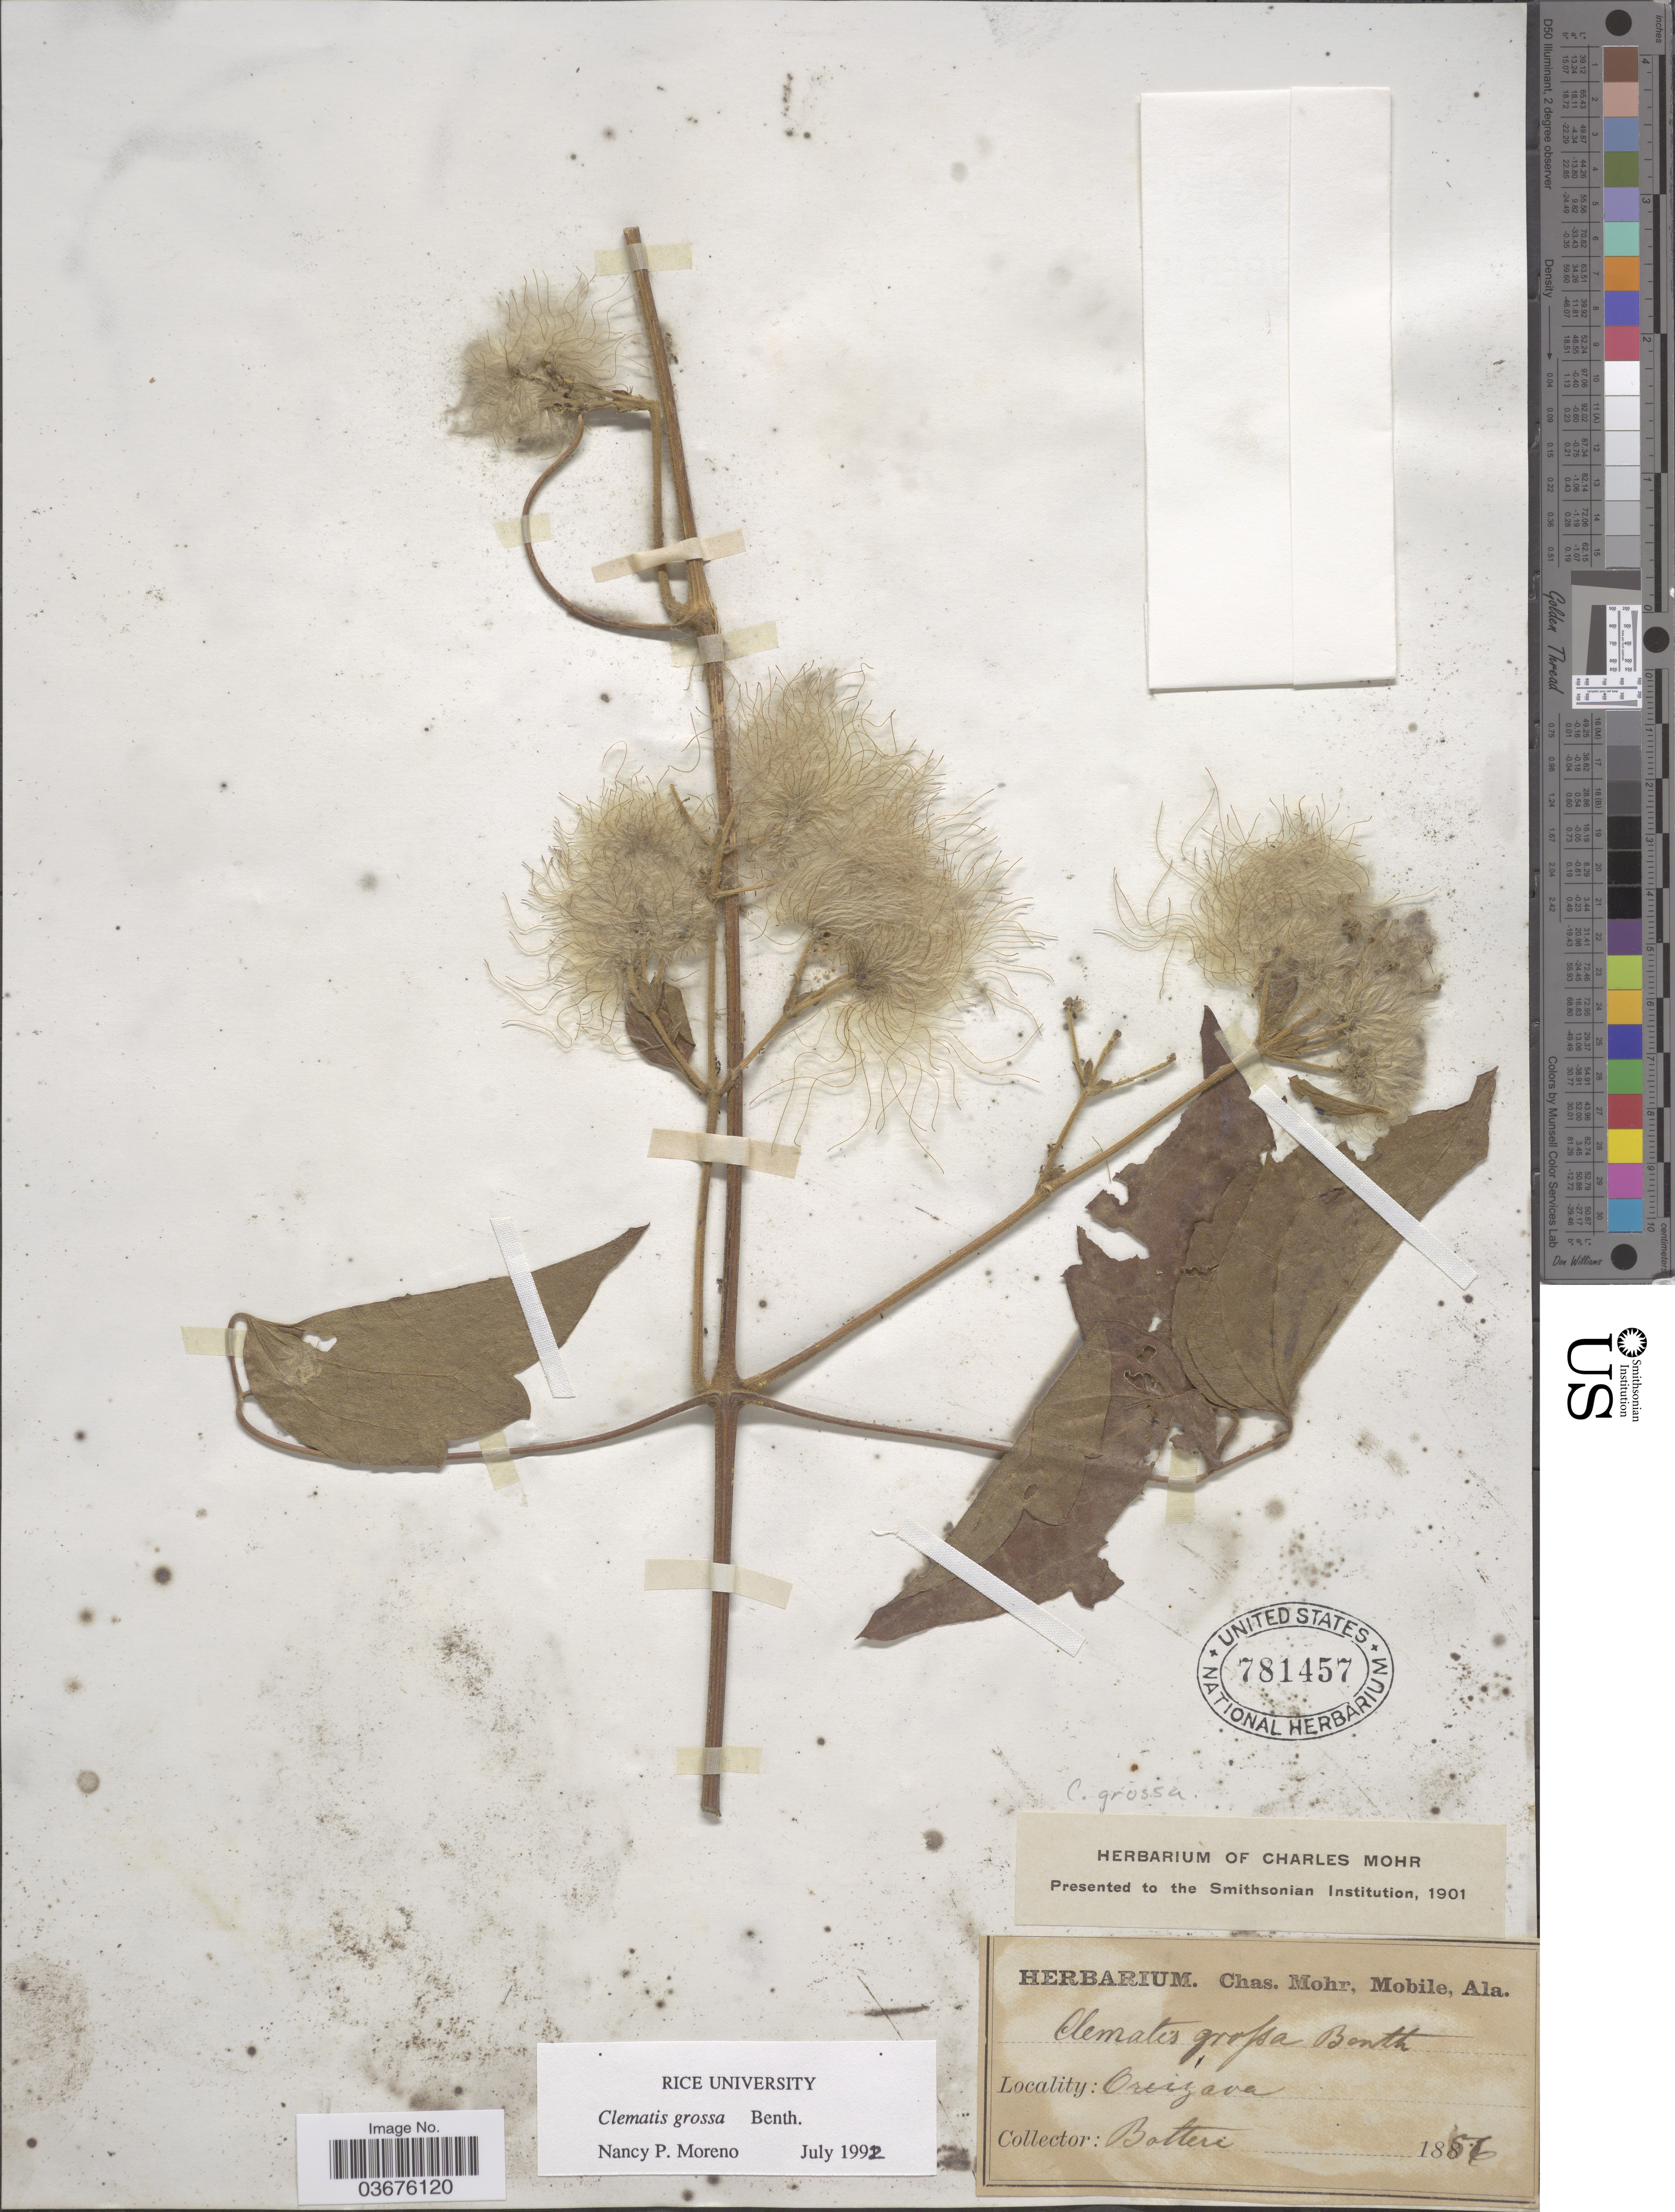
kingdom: Plantae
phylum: Tracheophyta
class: Magnoliopsida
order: Ranunculales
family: Ranunculaceae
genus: Clematis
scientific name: Clematis grossa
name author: Benth.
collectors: -. Botteri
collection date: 1857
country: Mexico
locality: Orizava.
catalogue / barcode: US 781457